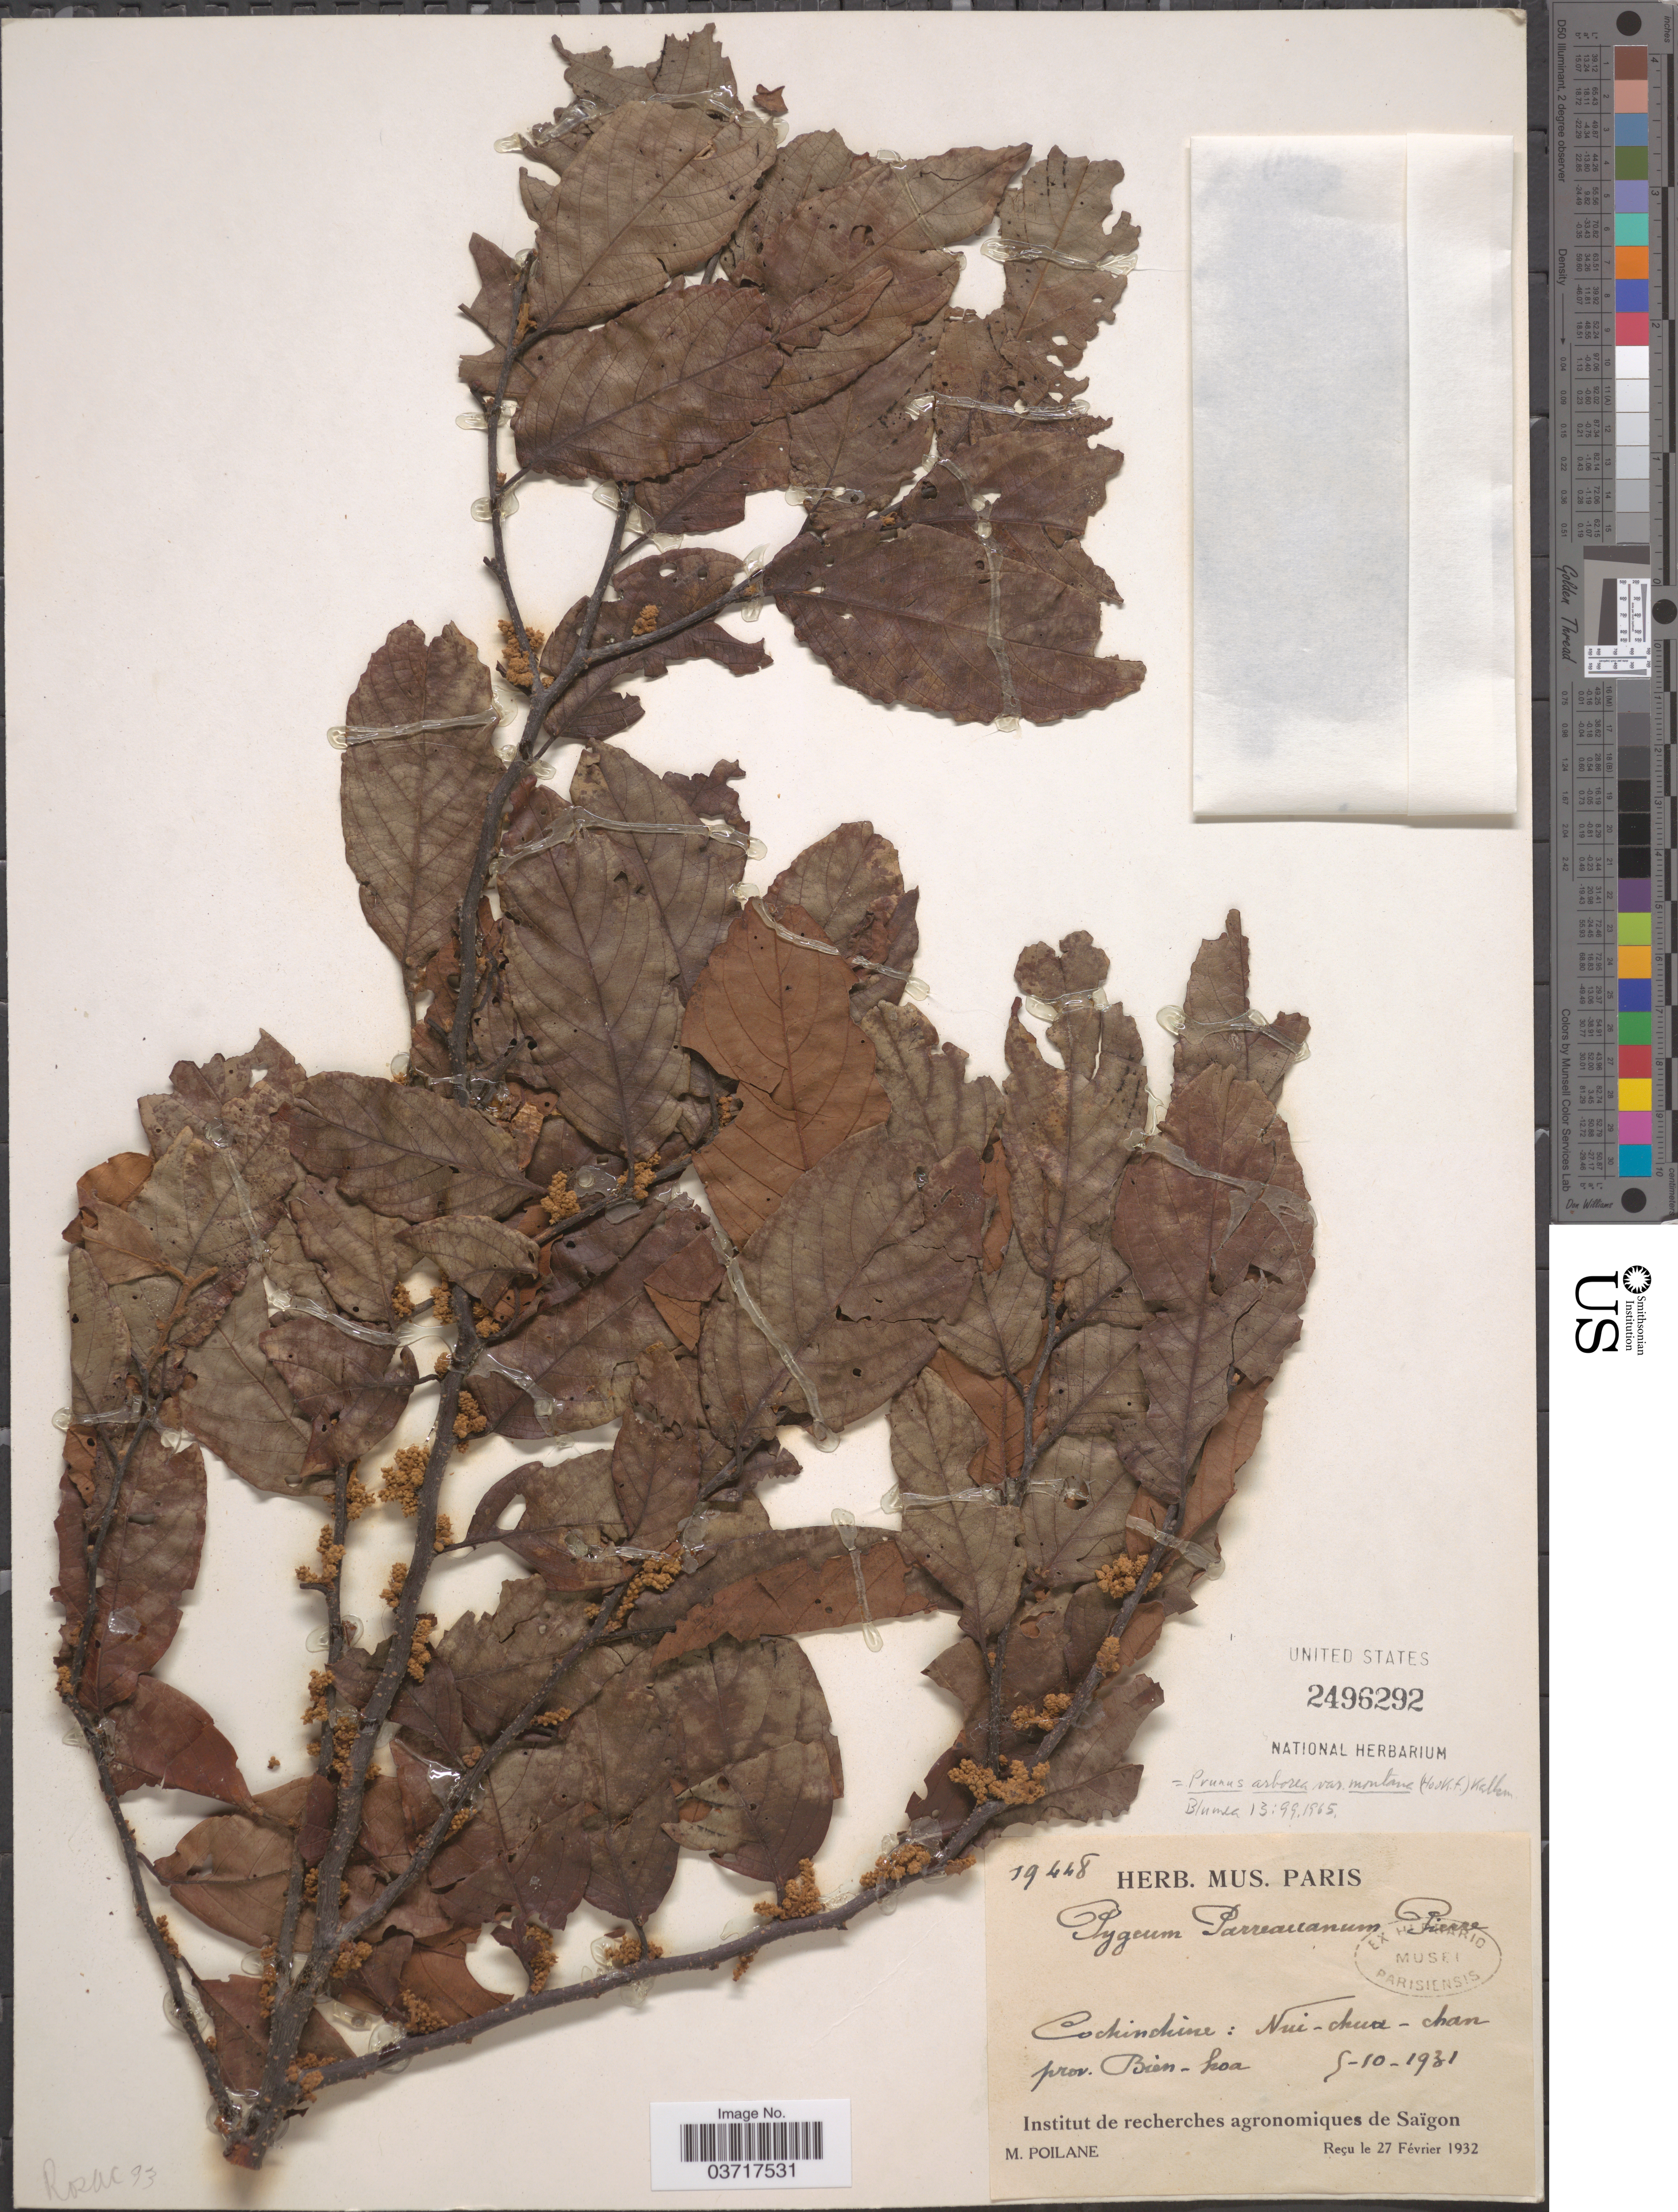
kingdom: Plantae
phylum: Tracheophyta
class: Magnoliopsida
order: Rosales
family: Rosaceae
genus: Prunus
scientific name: Prunus arborea var. montana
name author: (Hook. f.) Kalkman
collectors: M. Poilane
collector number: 19448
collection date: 1931-10-05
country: Vietnam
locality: Cochinchine: Nui-chua-chan prov. Bien-hoa.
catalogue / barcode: US 2496292